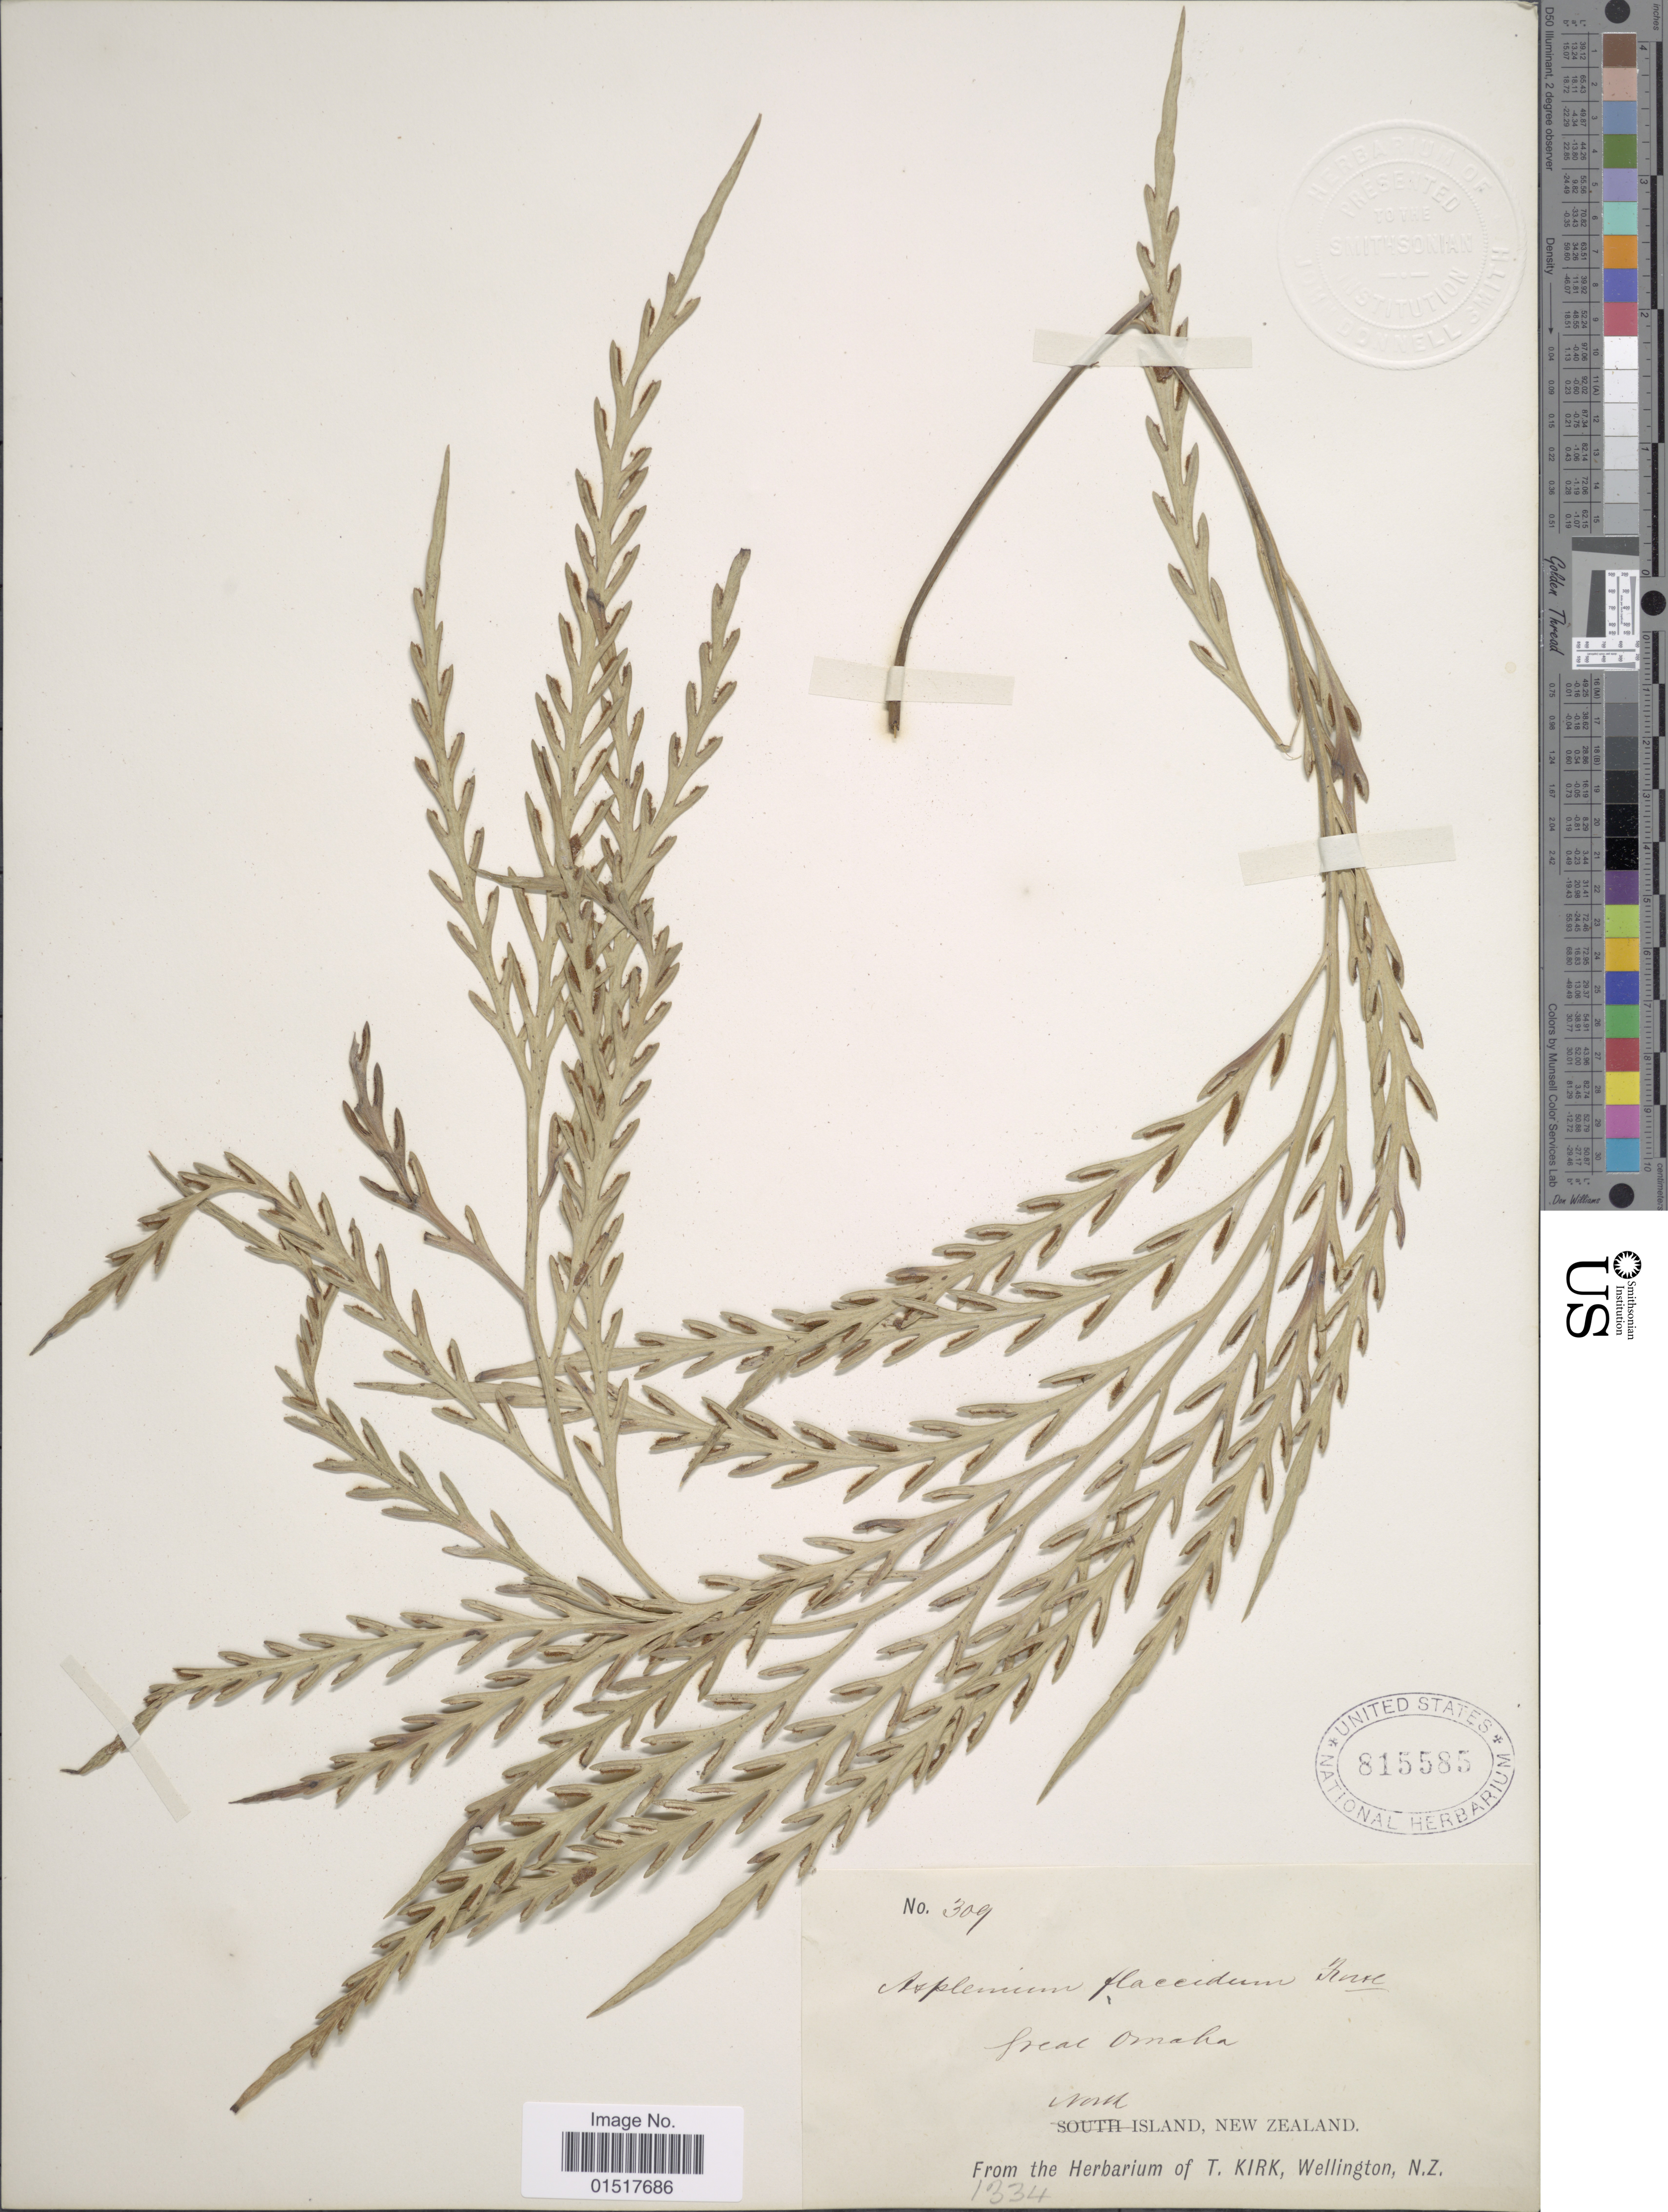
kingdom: Plantae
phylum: Tracheophyta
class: Polypodiopsida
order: Polypodiales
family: Aspleniaceae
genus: Asplenium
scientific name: Asplenium flaccidum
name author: Bonap.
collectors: ex herb. T. Kirk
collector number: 309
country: New Zealand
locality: Great Omaha, North Island.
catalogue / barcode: US 815585